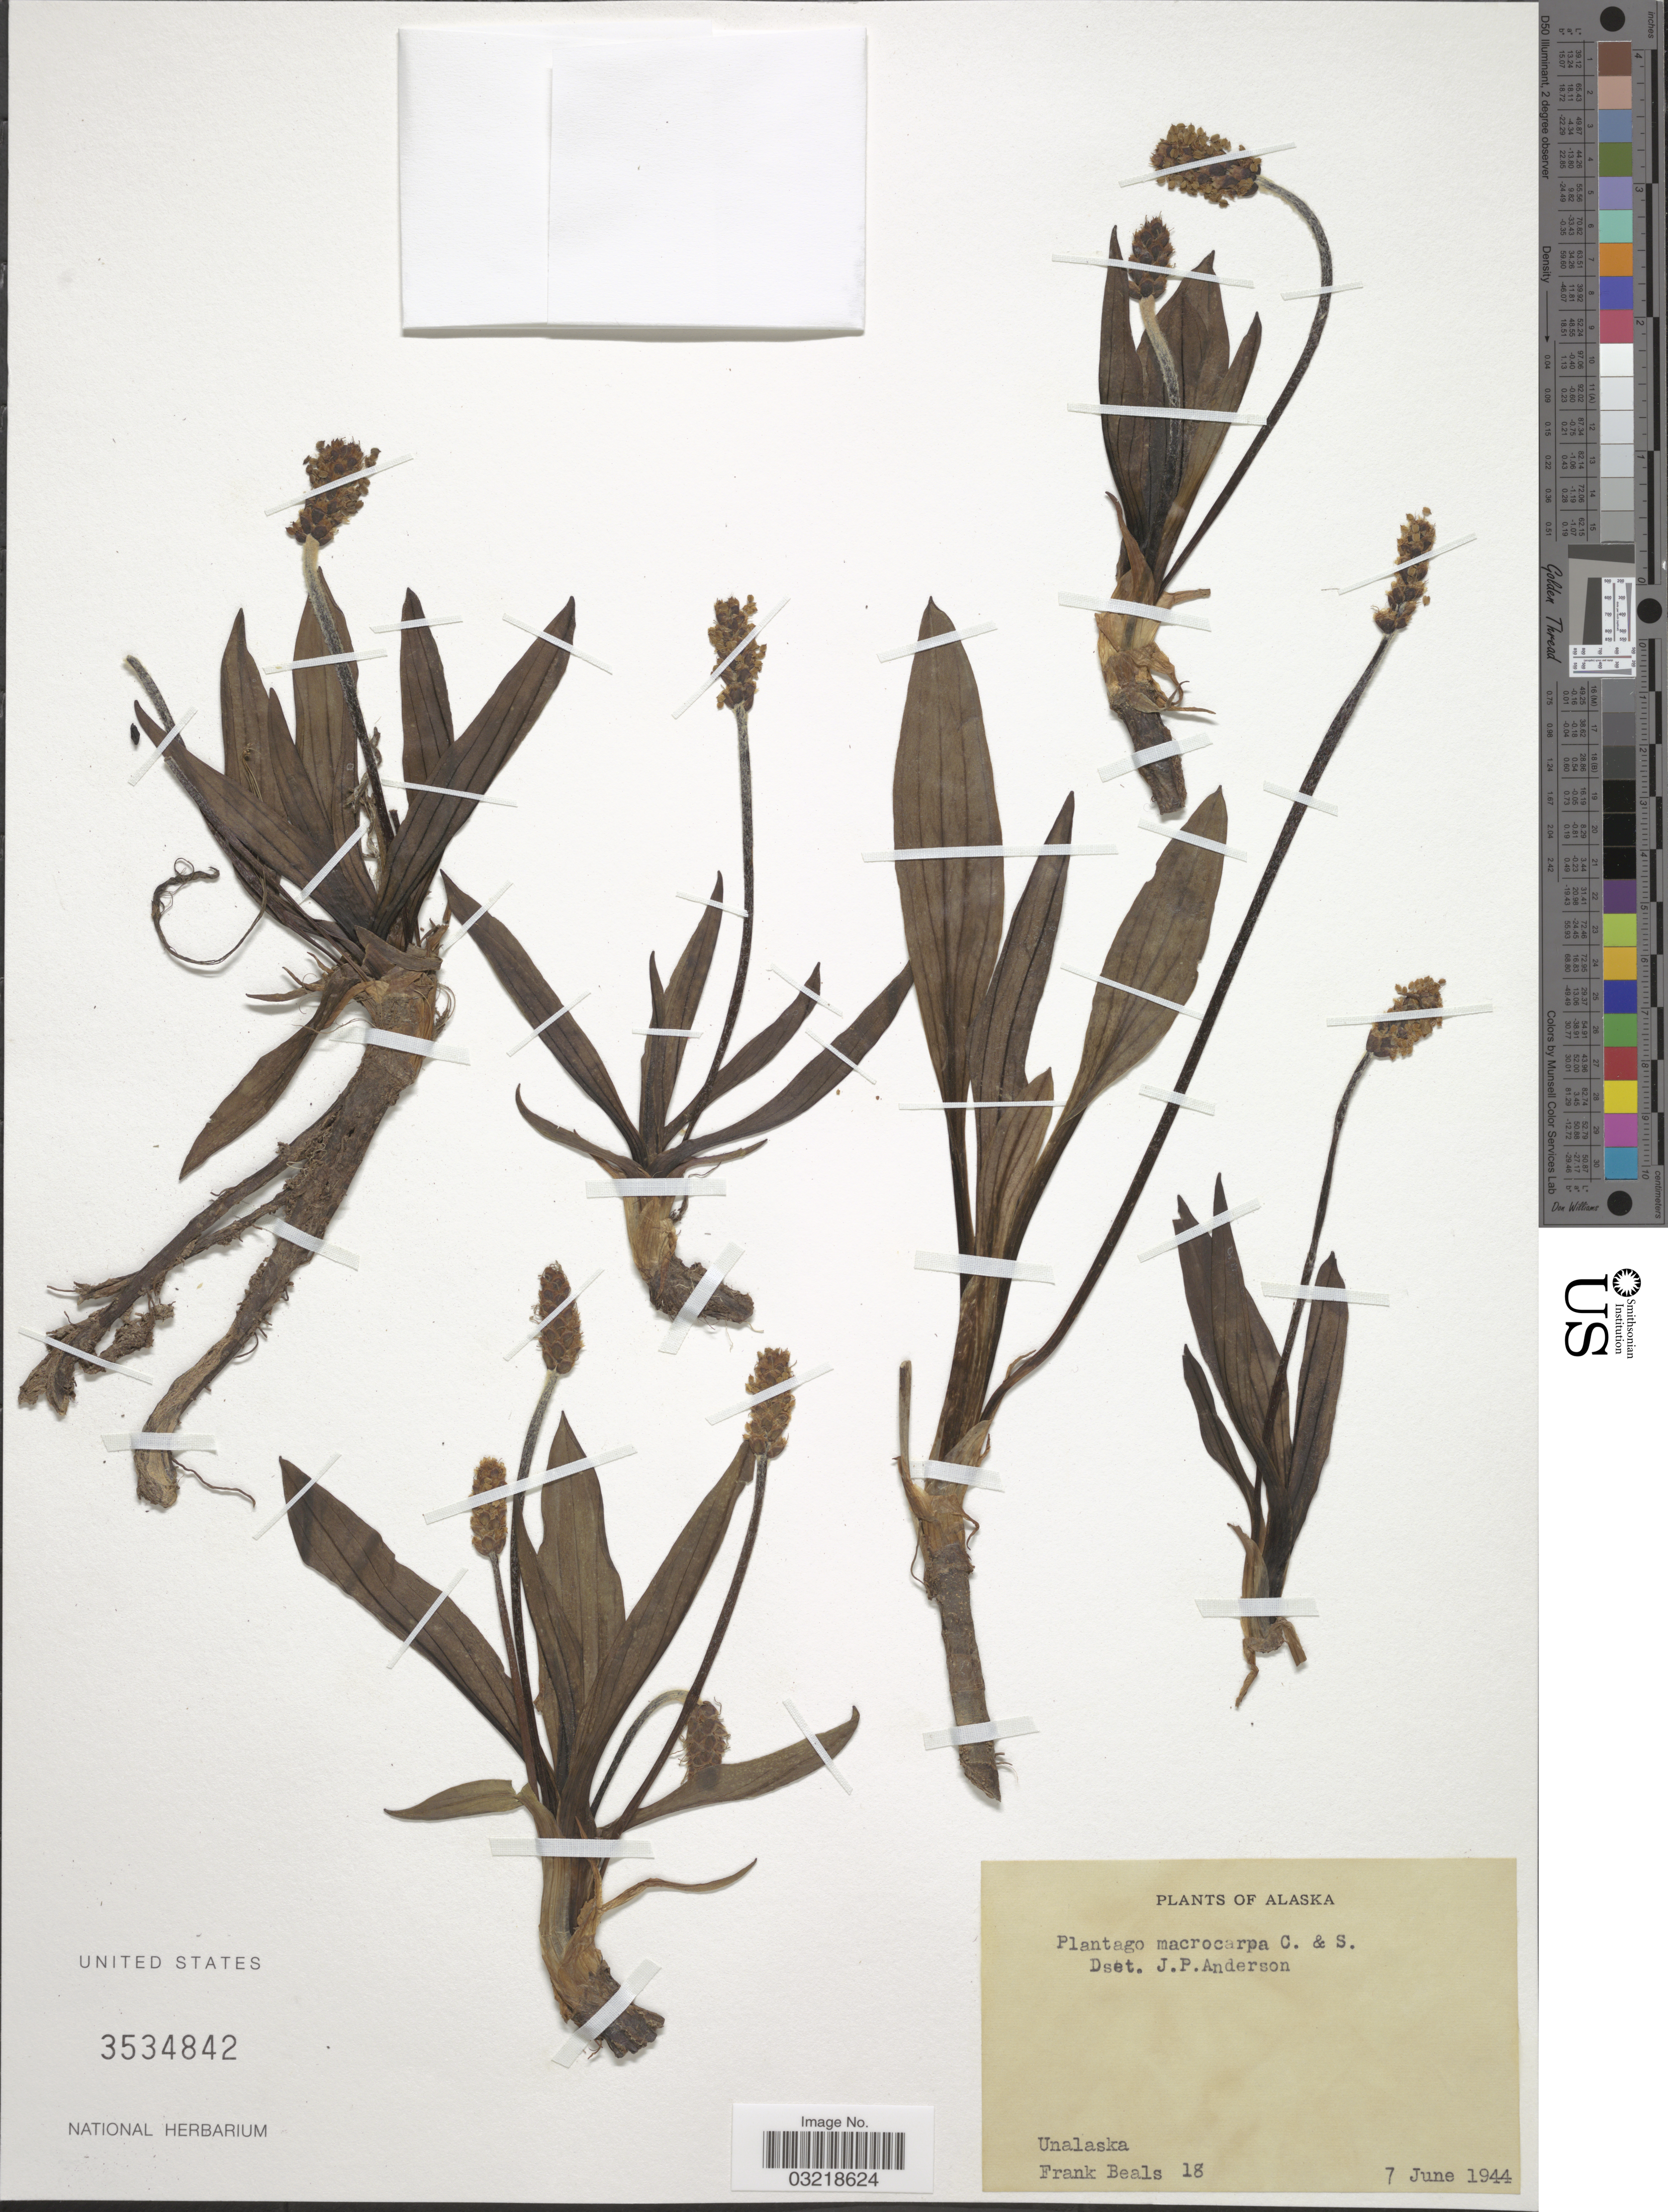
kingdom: Plantae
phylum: Tracheophyta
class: Magnoliopsida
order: Lamiales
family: Plantaginaceae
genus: Plantago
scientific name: Plantago macrocarpa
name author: Cham. & Schltdl.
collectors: F. Beals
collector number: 18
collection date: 1944-06-07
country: United States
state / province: Alaska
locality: Unalaska.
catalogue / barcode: US 3534842